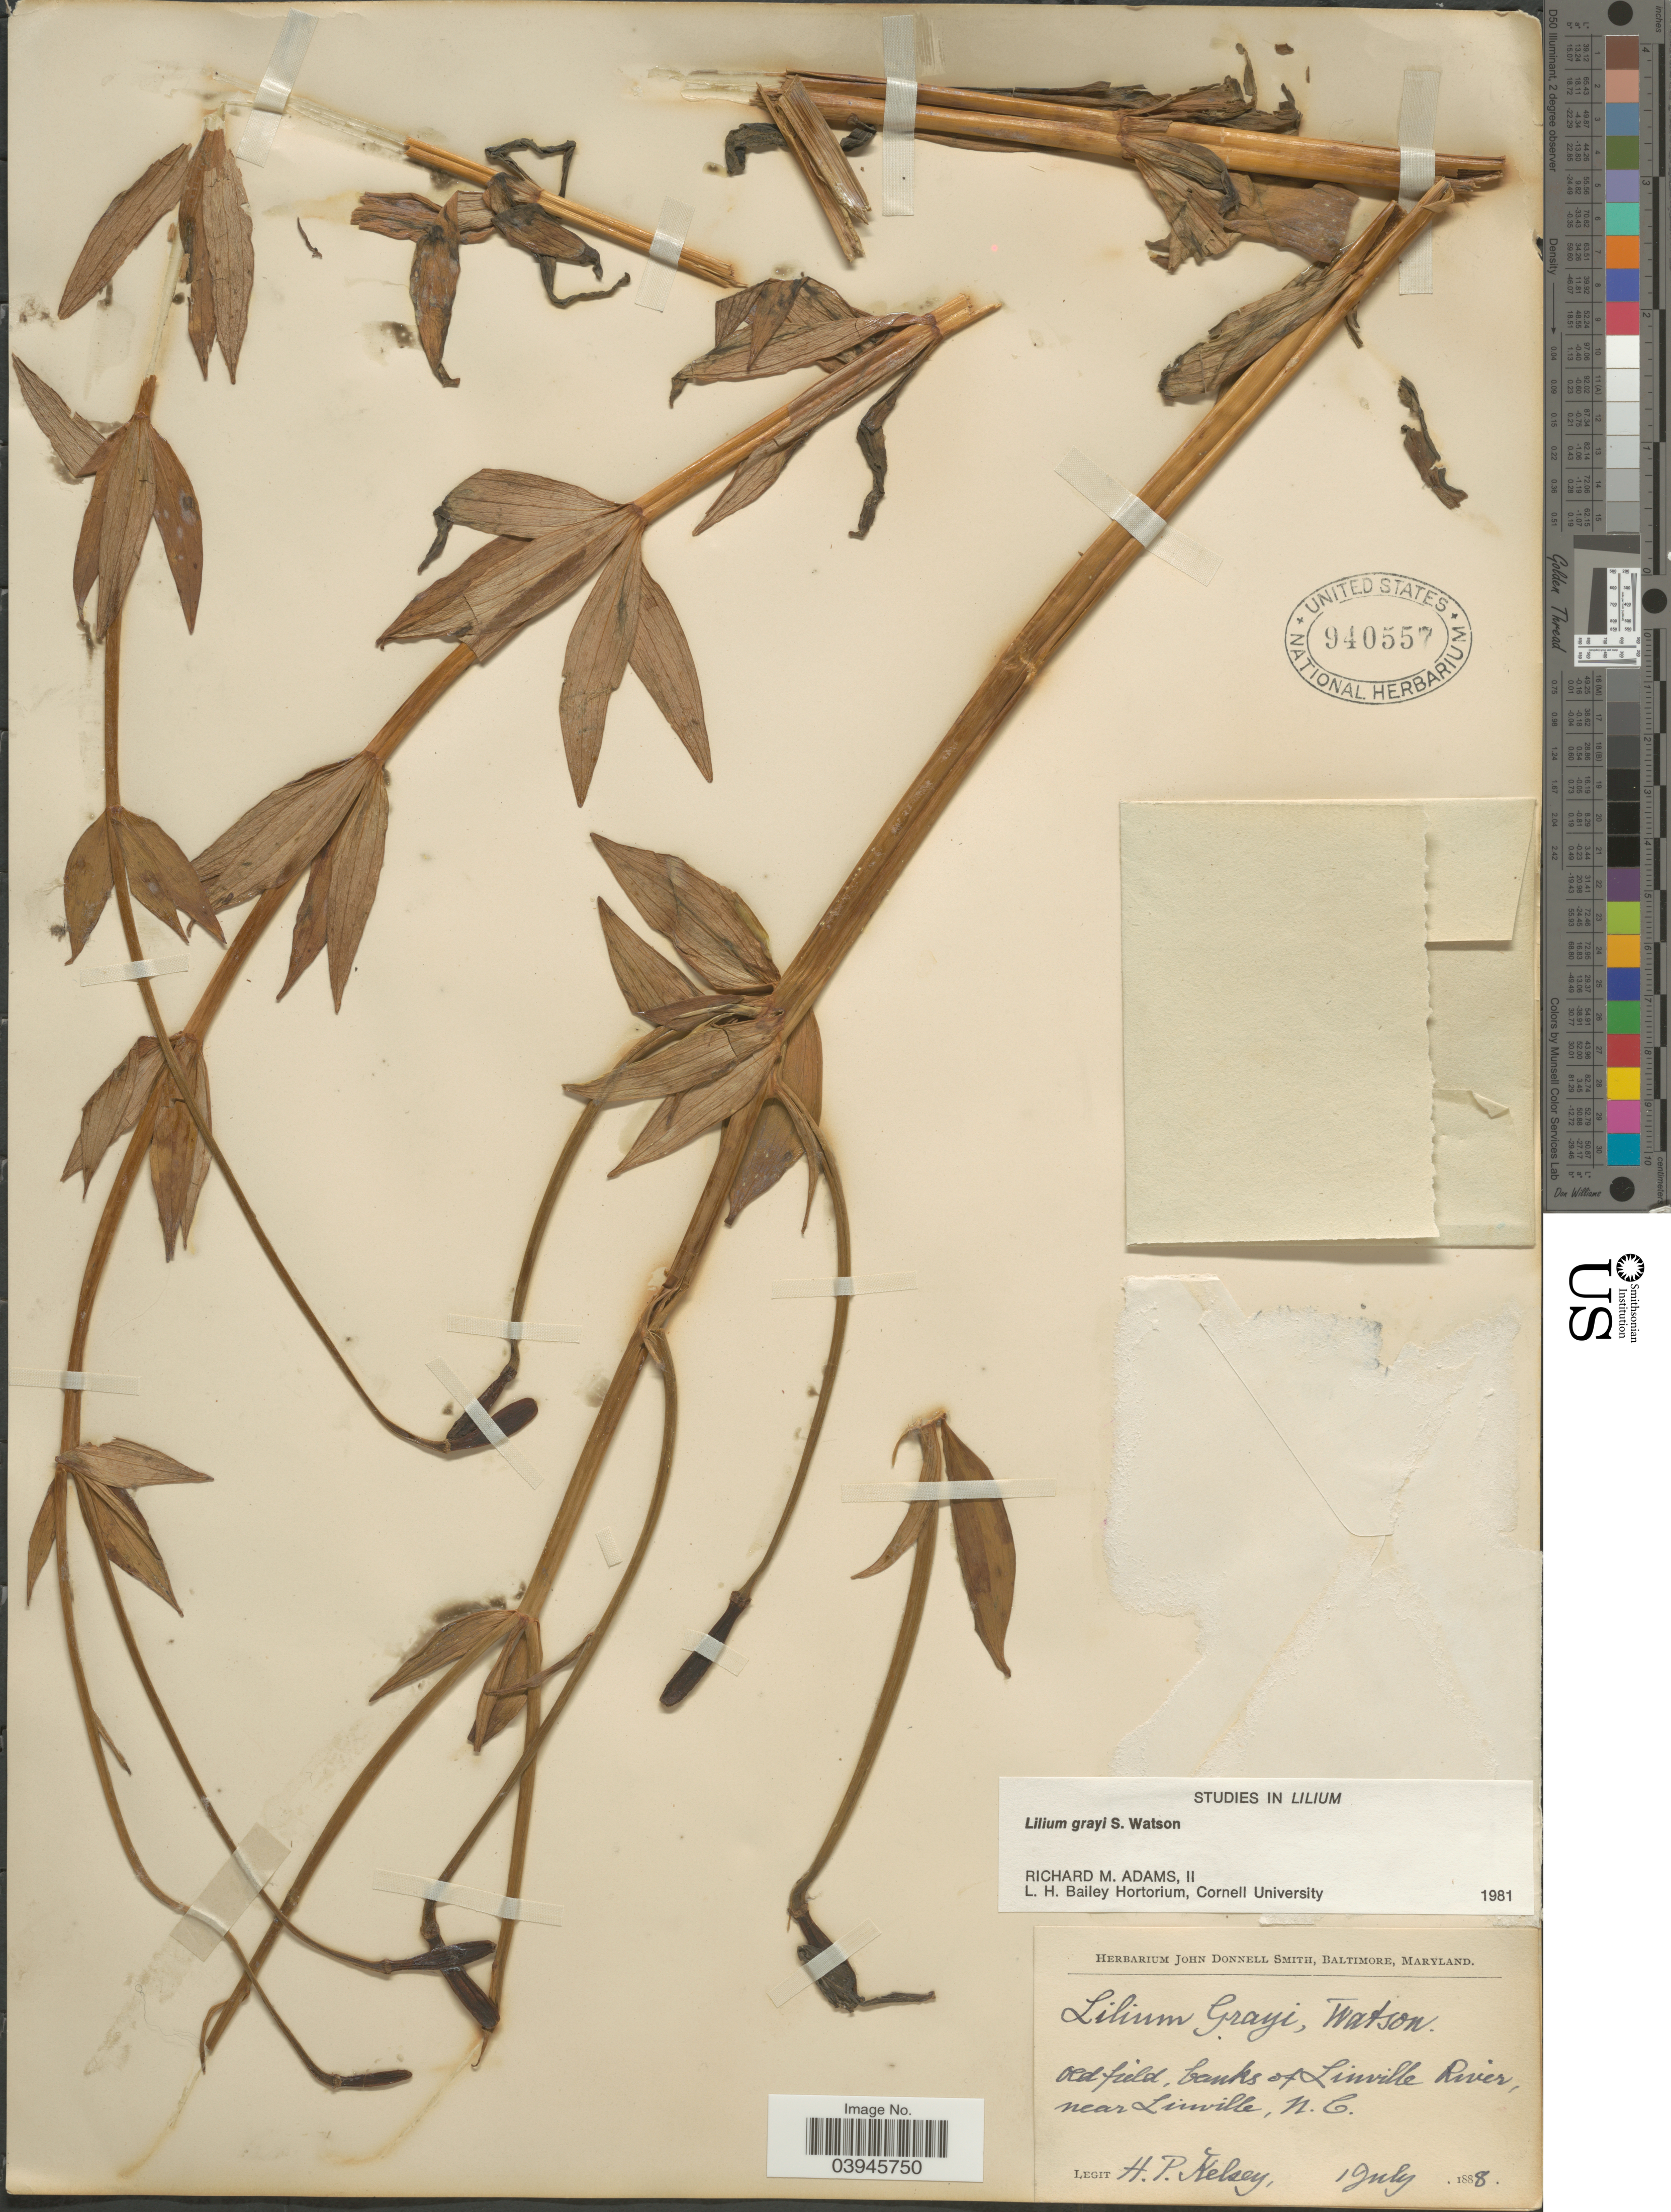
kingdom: Plantae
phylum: Tracheophyta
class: Liliopsida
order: Liliales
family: Liliaceae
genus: Lilium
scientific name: Lilium grayi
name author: S. Watson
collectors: H. Kelsey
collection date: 1888-07-01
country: United States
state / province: North Carolina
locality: Old field, banks of Linville River, near Linville.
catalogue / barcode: US 940557